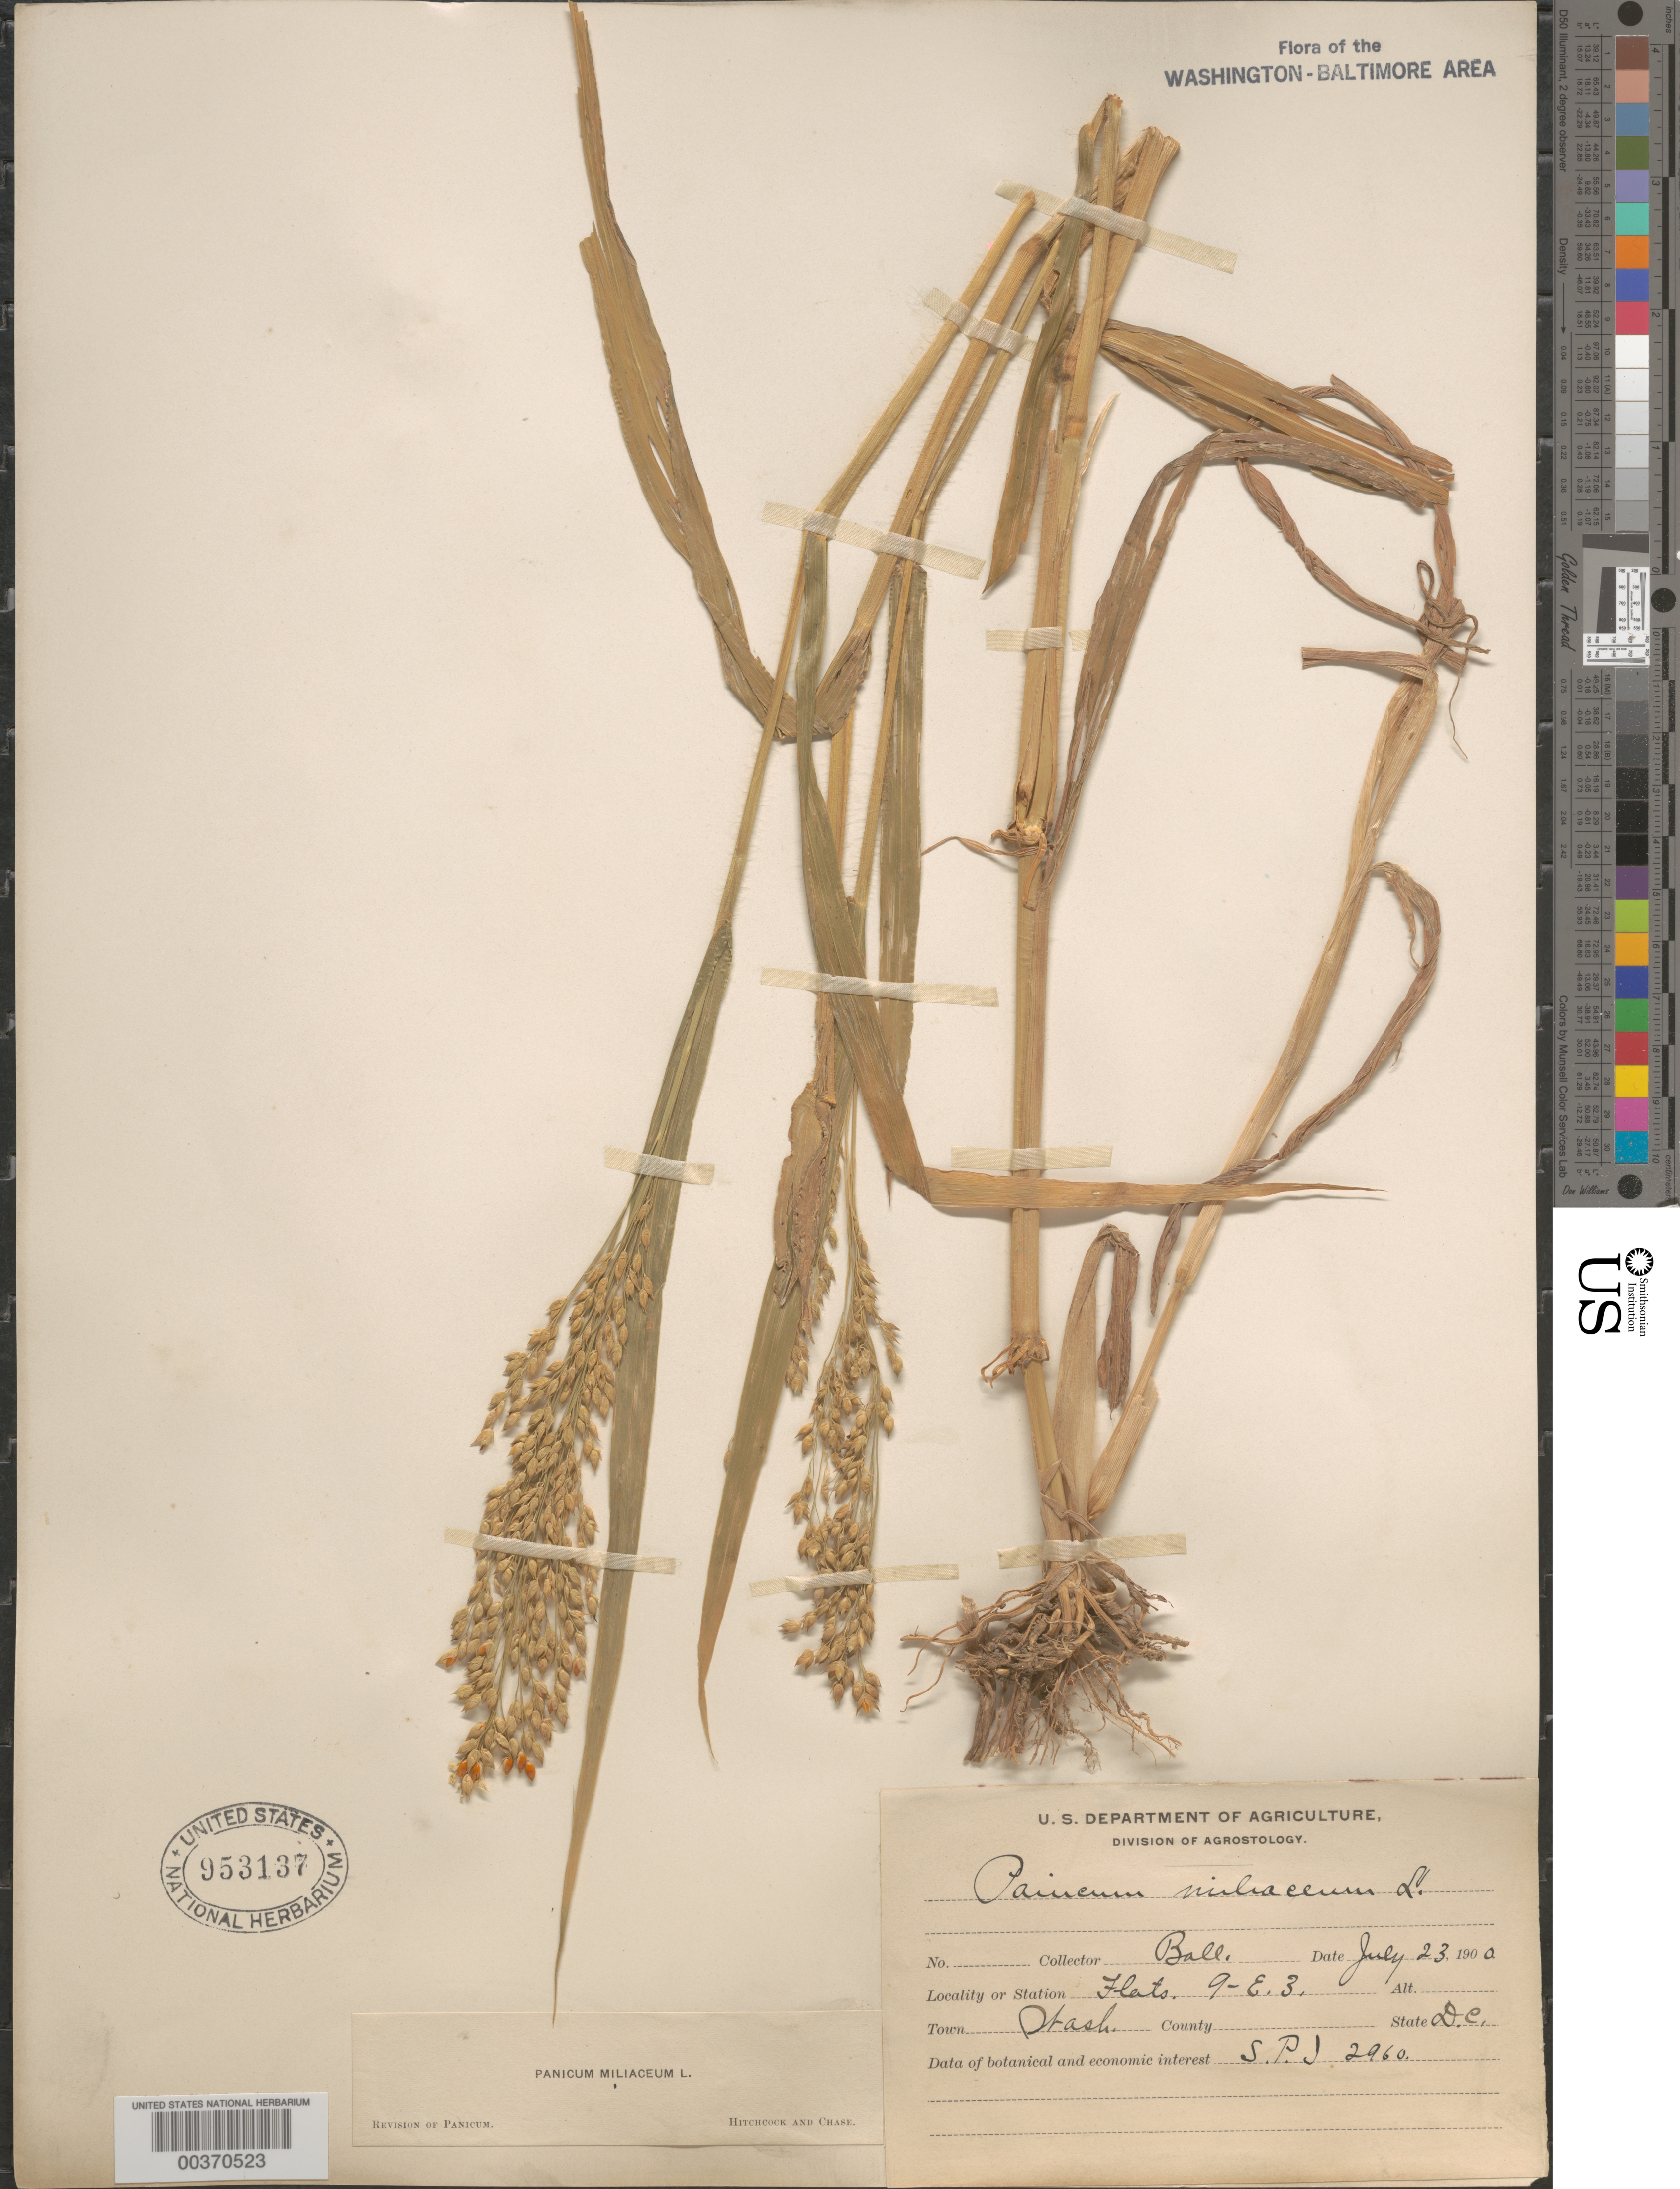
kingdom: Plantae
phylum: Tracheophyta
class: Liliopsida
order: Poales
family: Poaceae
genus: Panicum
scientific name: Panicum miliaceum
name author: L.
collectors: C. R. Ball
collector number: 9E3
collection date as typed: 23 Jul 1900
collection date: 1900-07-23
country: United States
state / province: District of Columbia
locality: Washington DC area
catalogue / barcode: US 953137